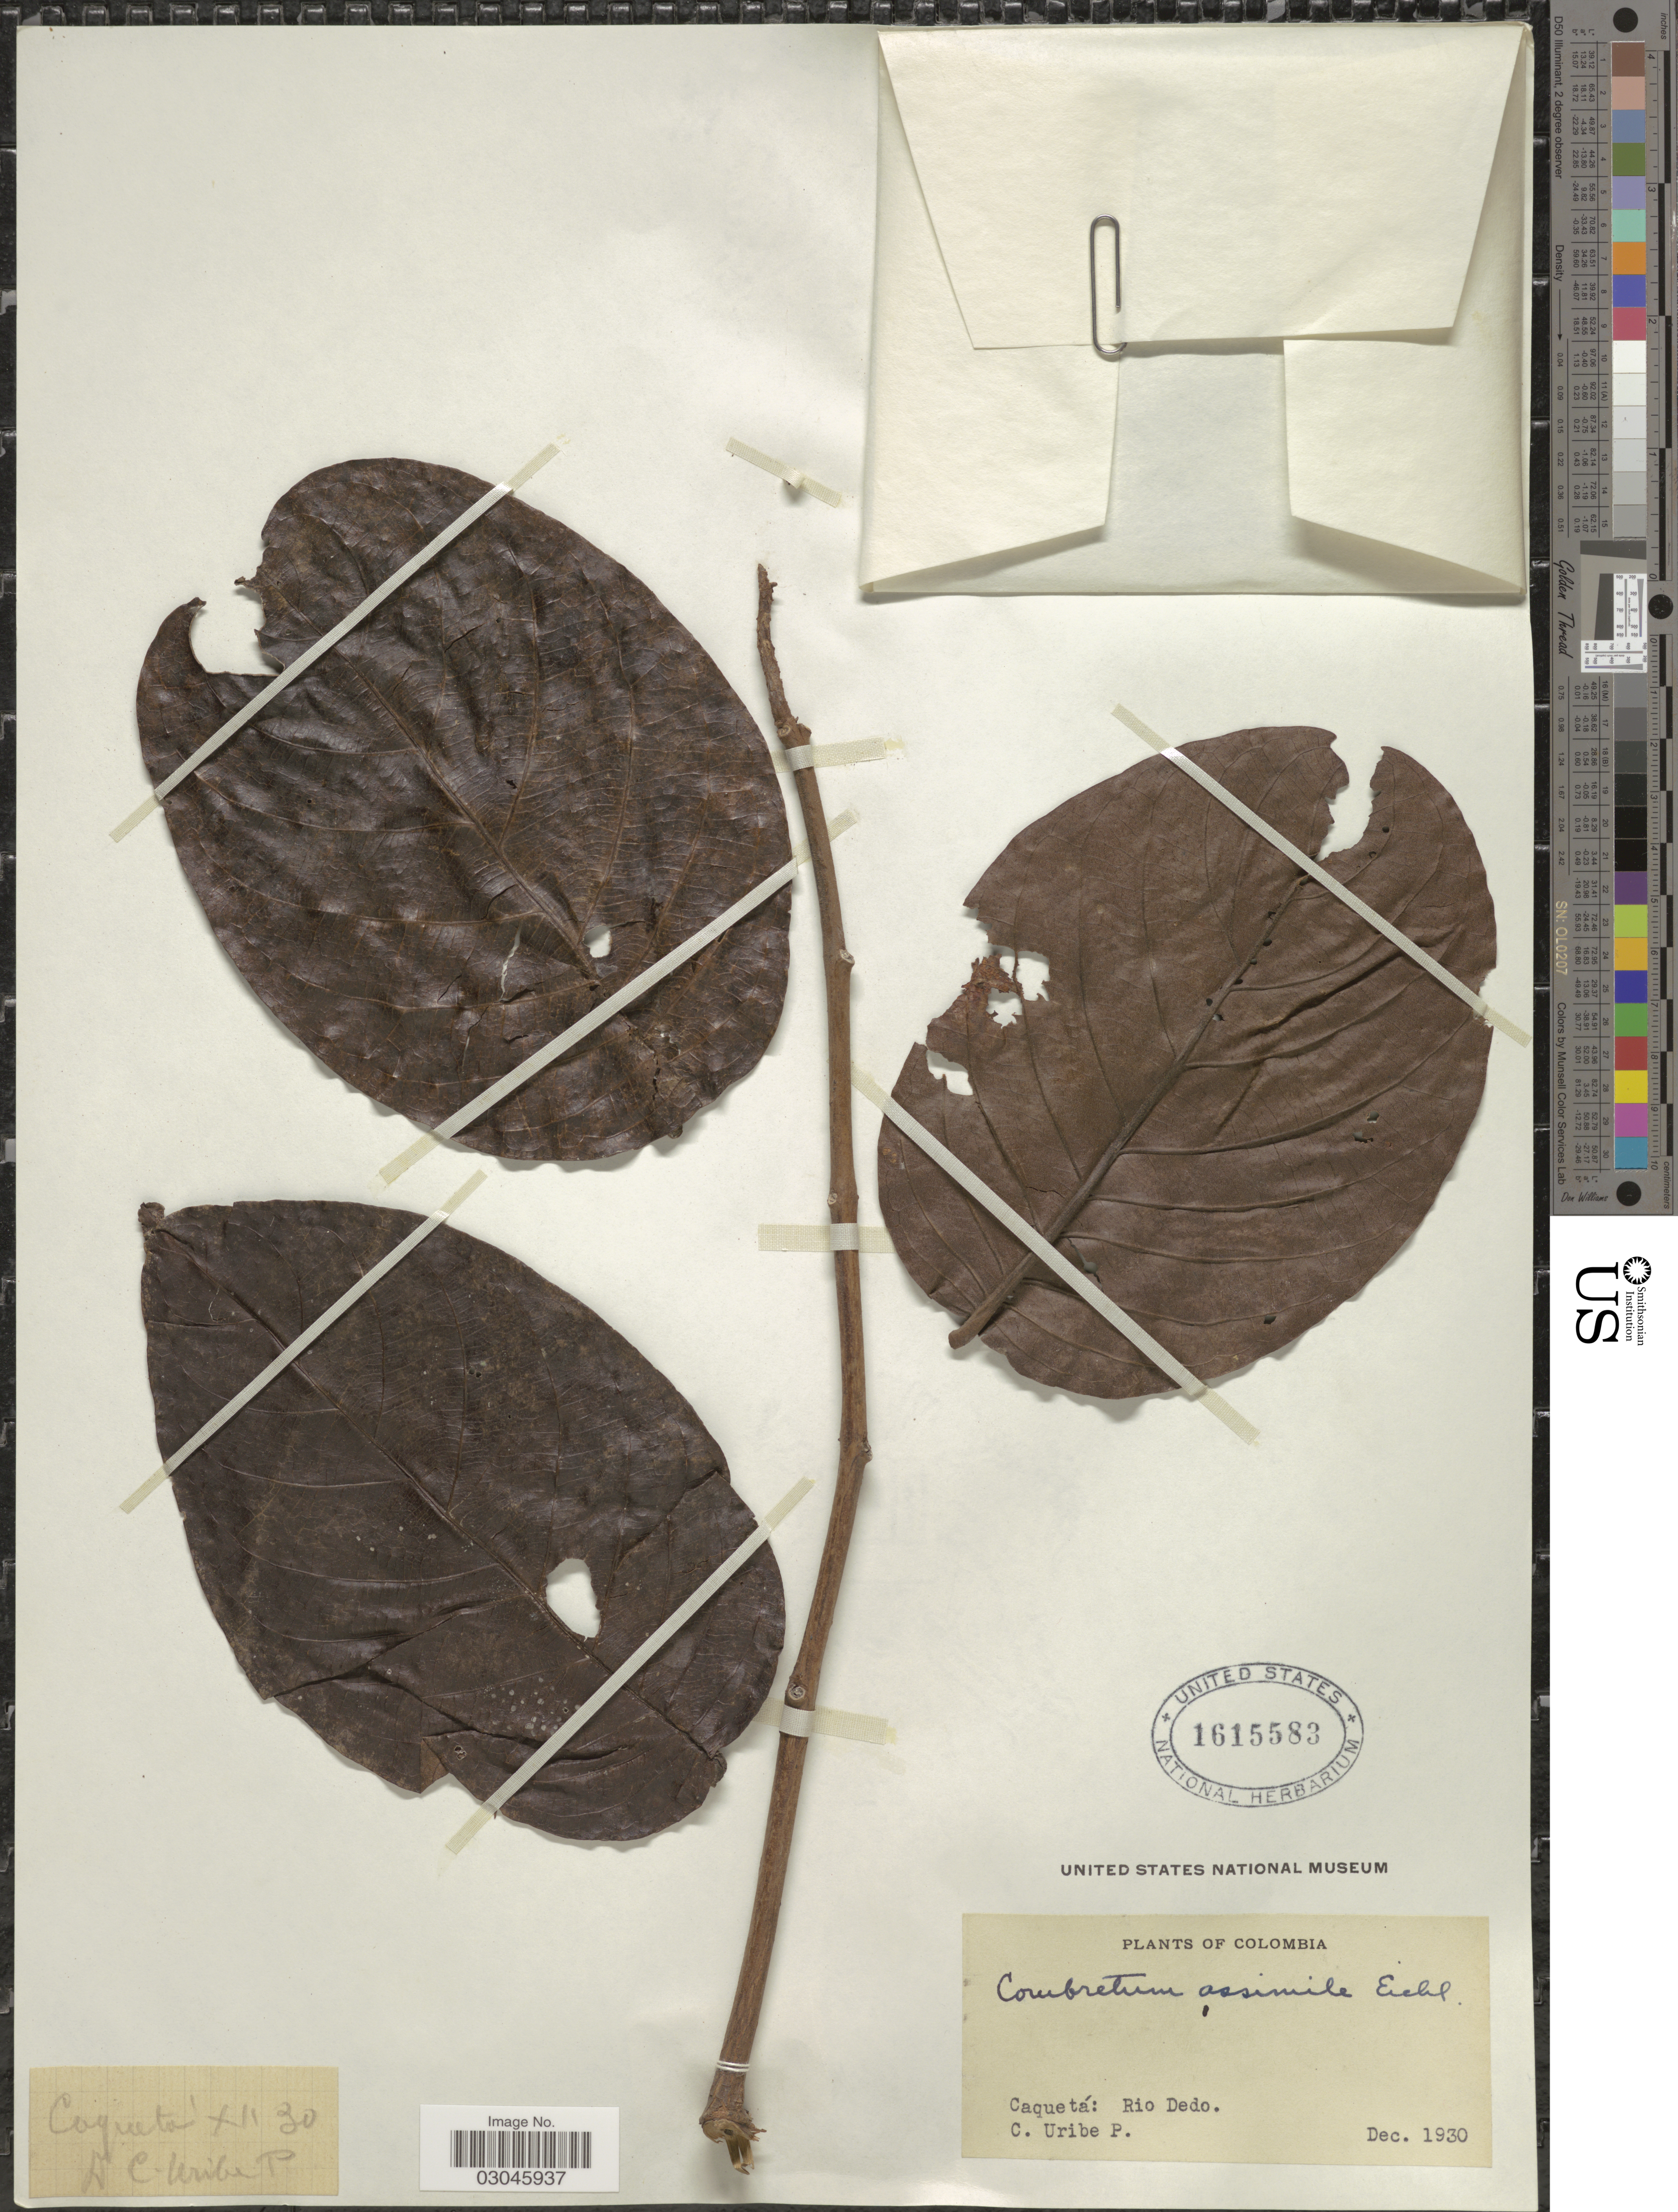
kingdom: Plantae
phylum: Tracheophyta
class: Magnoliopsida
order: Myrtales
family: Combretaceae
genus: Combretum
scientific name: Combretum assimile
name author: Eichler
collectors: C. Uribe P.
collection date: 1930-12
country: Colombia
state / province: Caquetá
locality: Rio Dedo.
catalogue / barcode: US 1615583